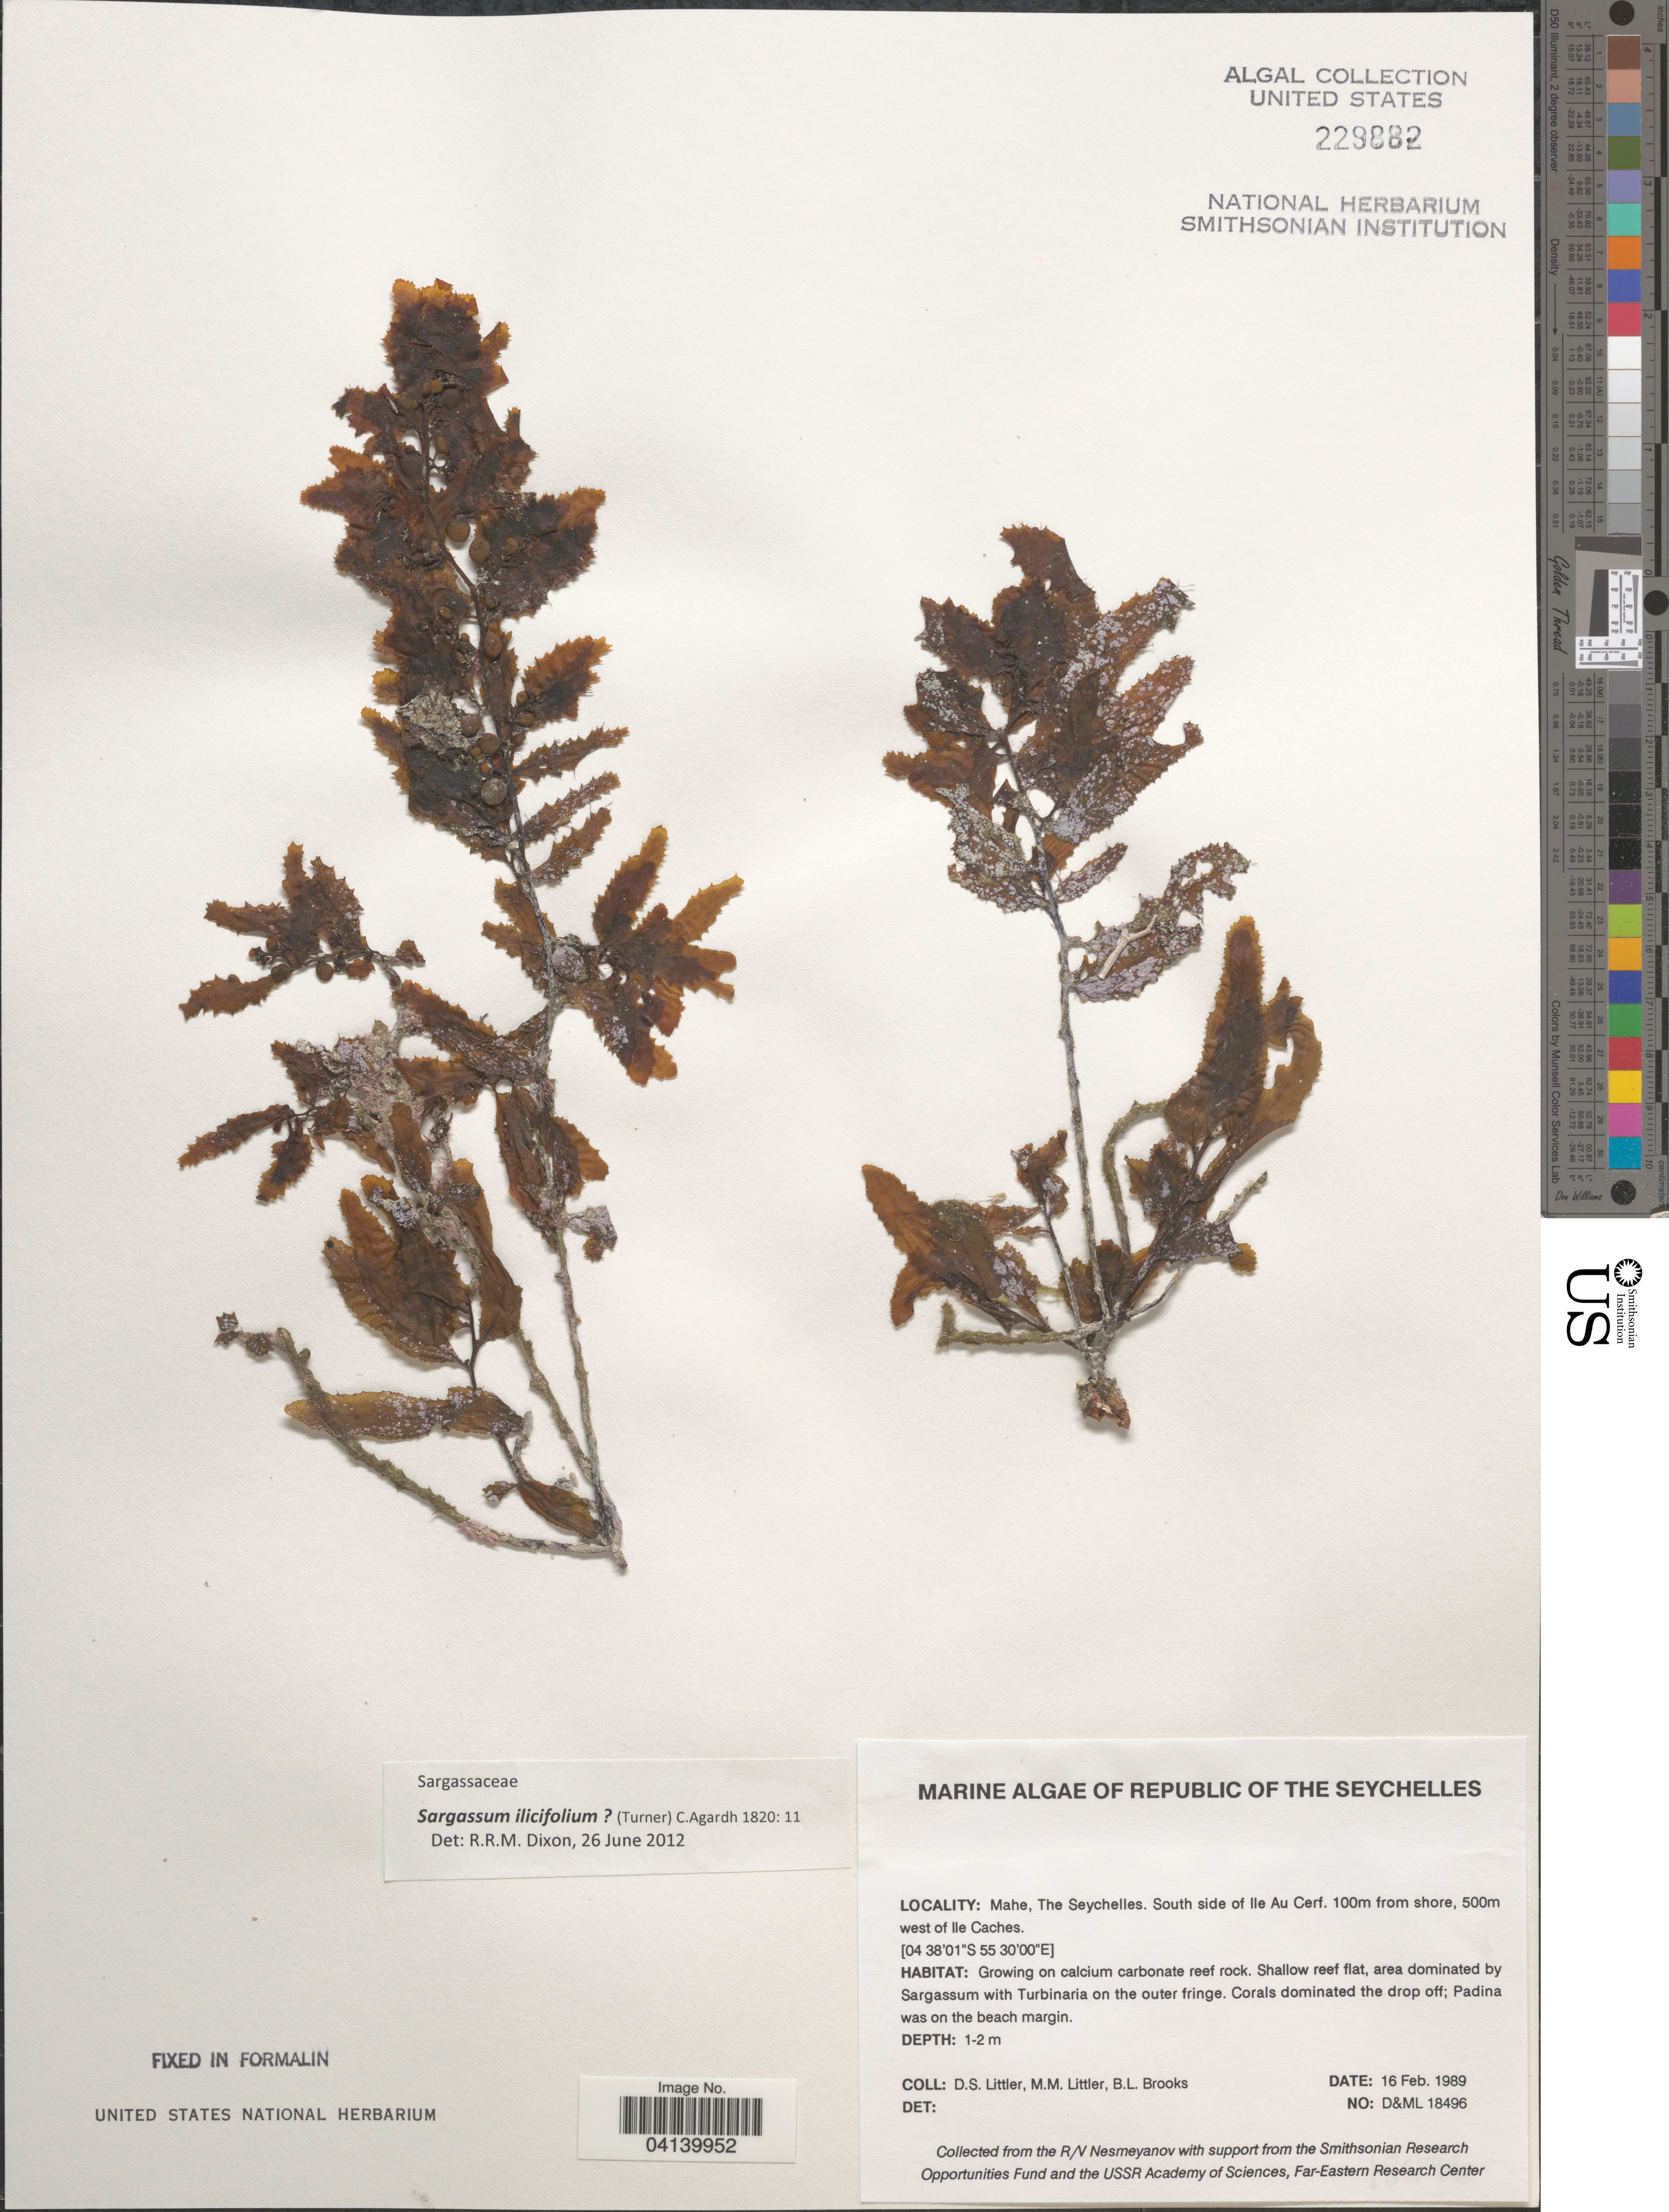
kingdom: Chromista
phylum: Ochrophyta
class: Phaeophyceae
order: Fucales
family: Sargassaceae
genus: Sargassum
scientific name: Sargassum ilicifolium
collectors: D. S. Littler & B. Brooks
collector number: D&ML18496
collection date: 1989-02-16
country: Seychelles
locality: Republic of The Seychelles. Mahe. South side of Ile Au Cerf. 100m from shore, 500m west of Ile Caches.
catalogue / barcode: US 229882